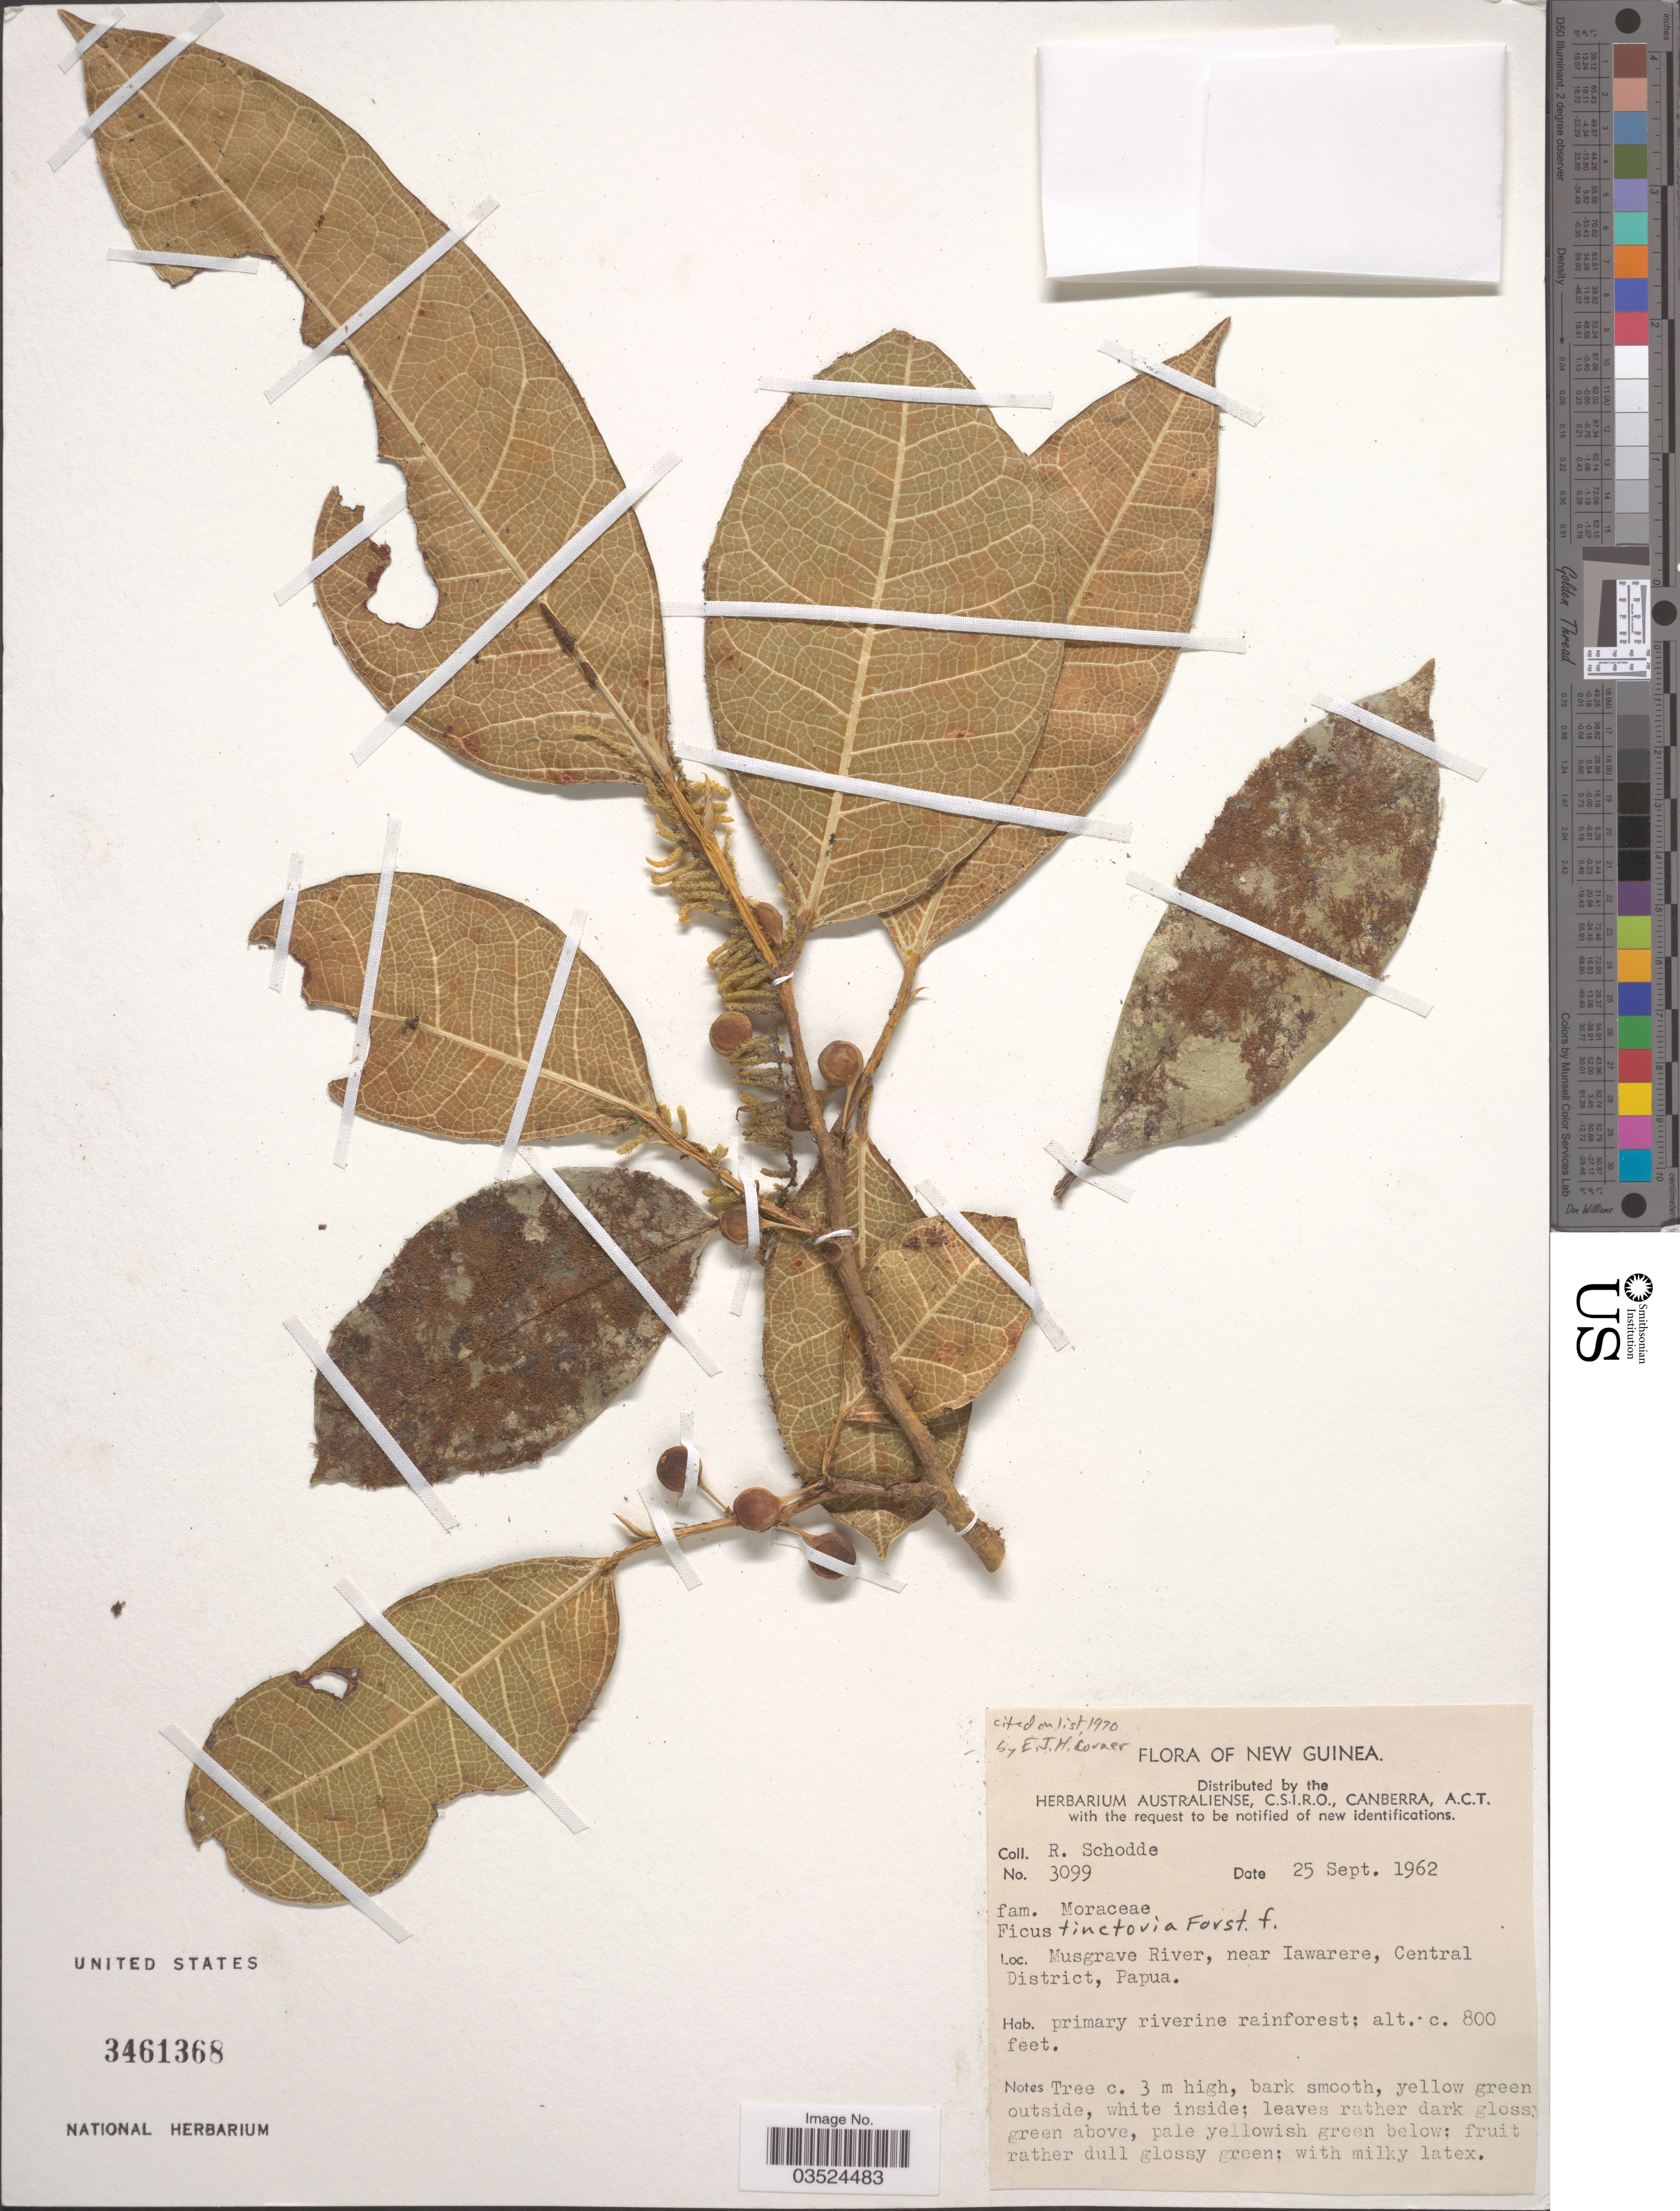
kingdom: Plantae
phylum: Tracheophyta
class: Magnoliopsida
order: Rosales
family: Moraceae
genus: Ficus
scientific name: Ficus tinctoria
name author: G. Forst.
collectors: R. Schodde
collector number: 3099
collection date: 1962-09-25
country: Papua New Guinea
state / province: Central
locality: New Guinea. Musgrave River, near Iawarere, Central District, Papua.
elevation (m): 244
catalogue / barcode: US 3461368